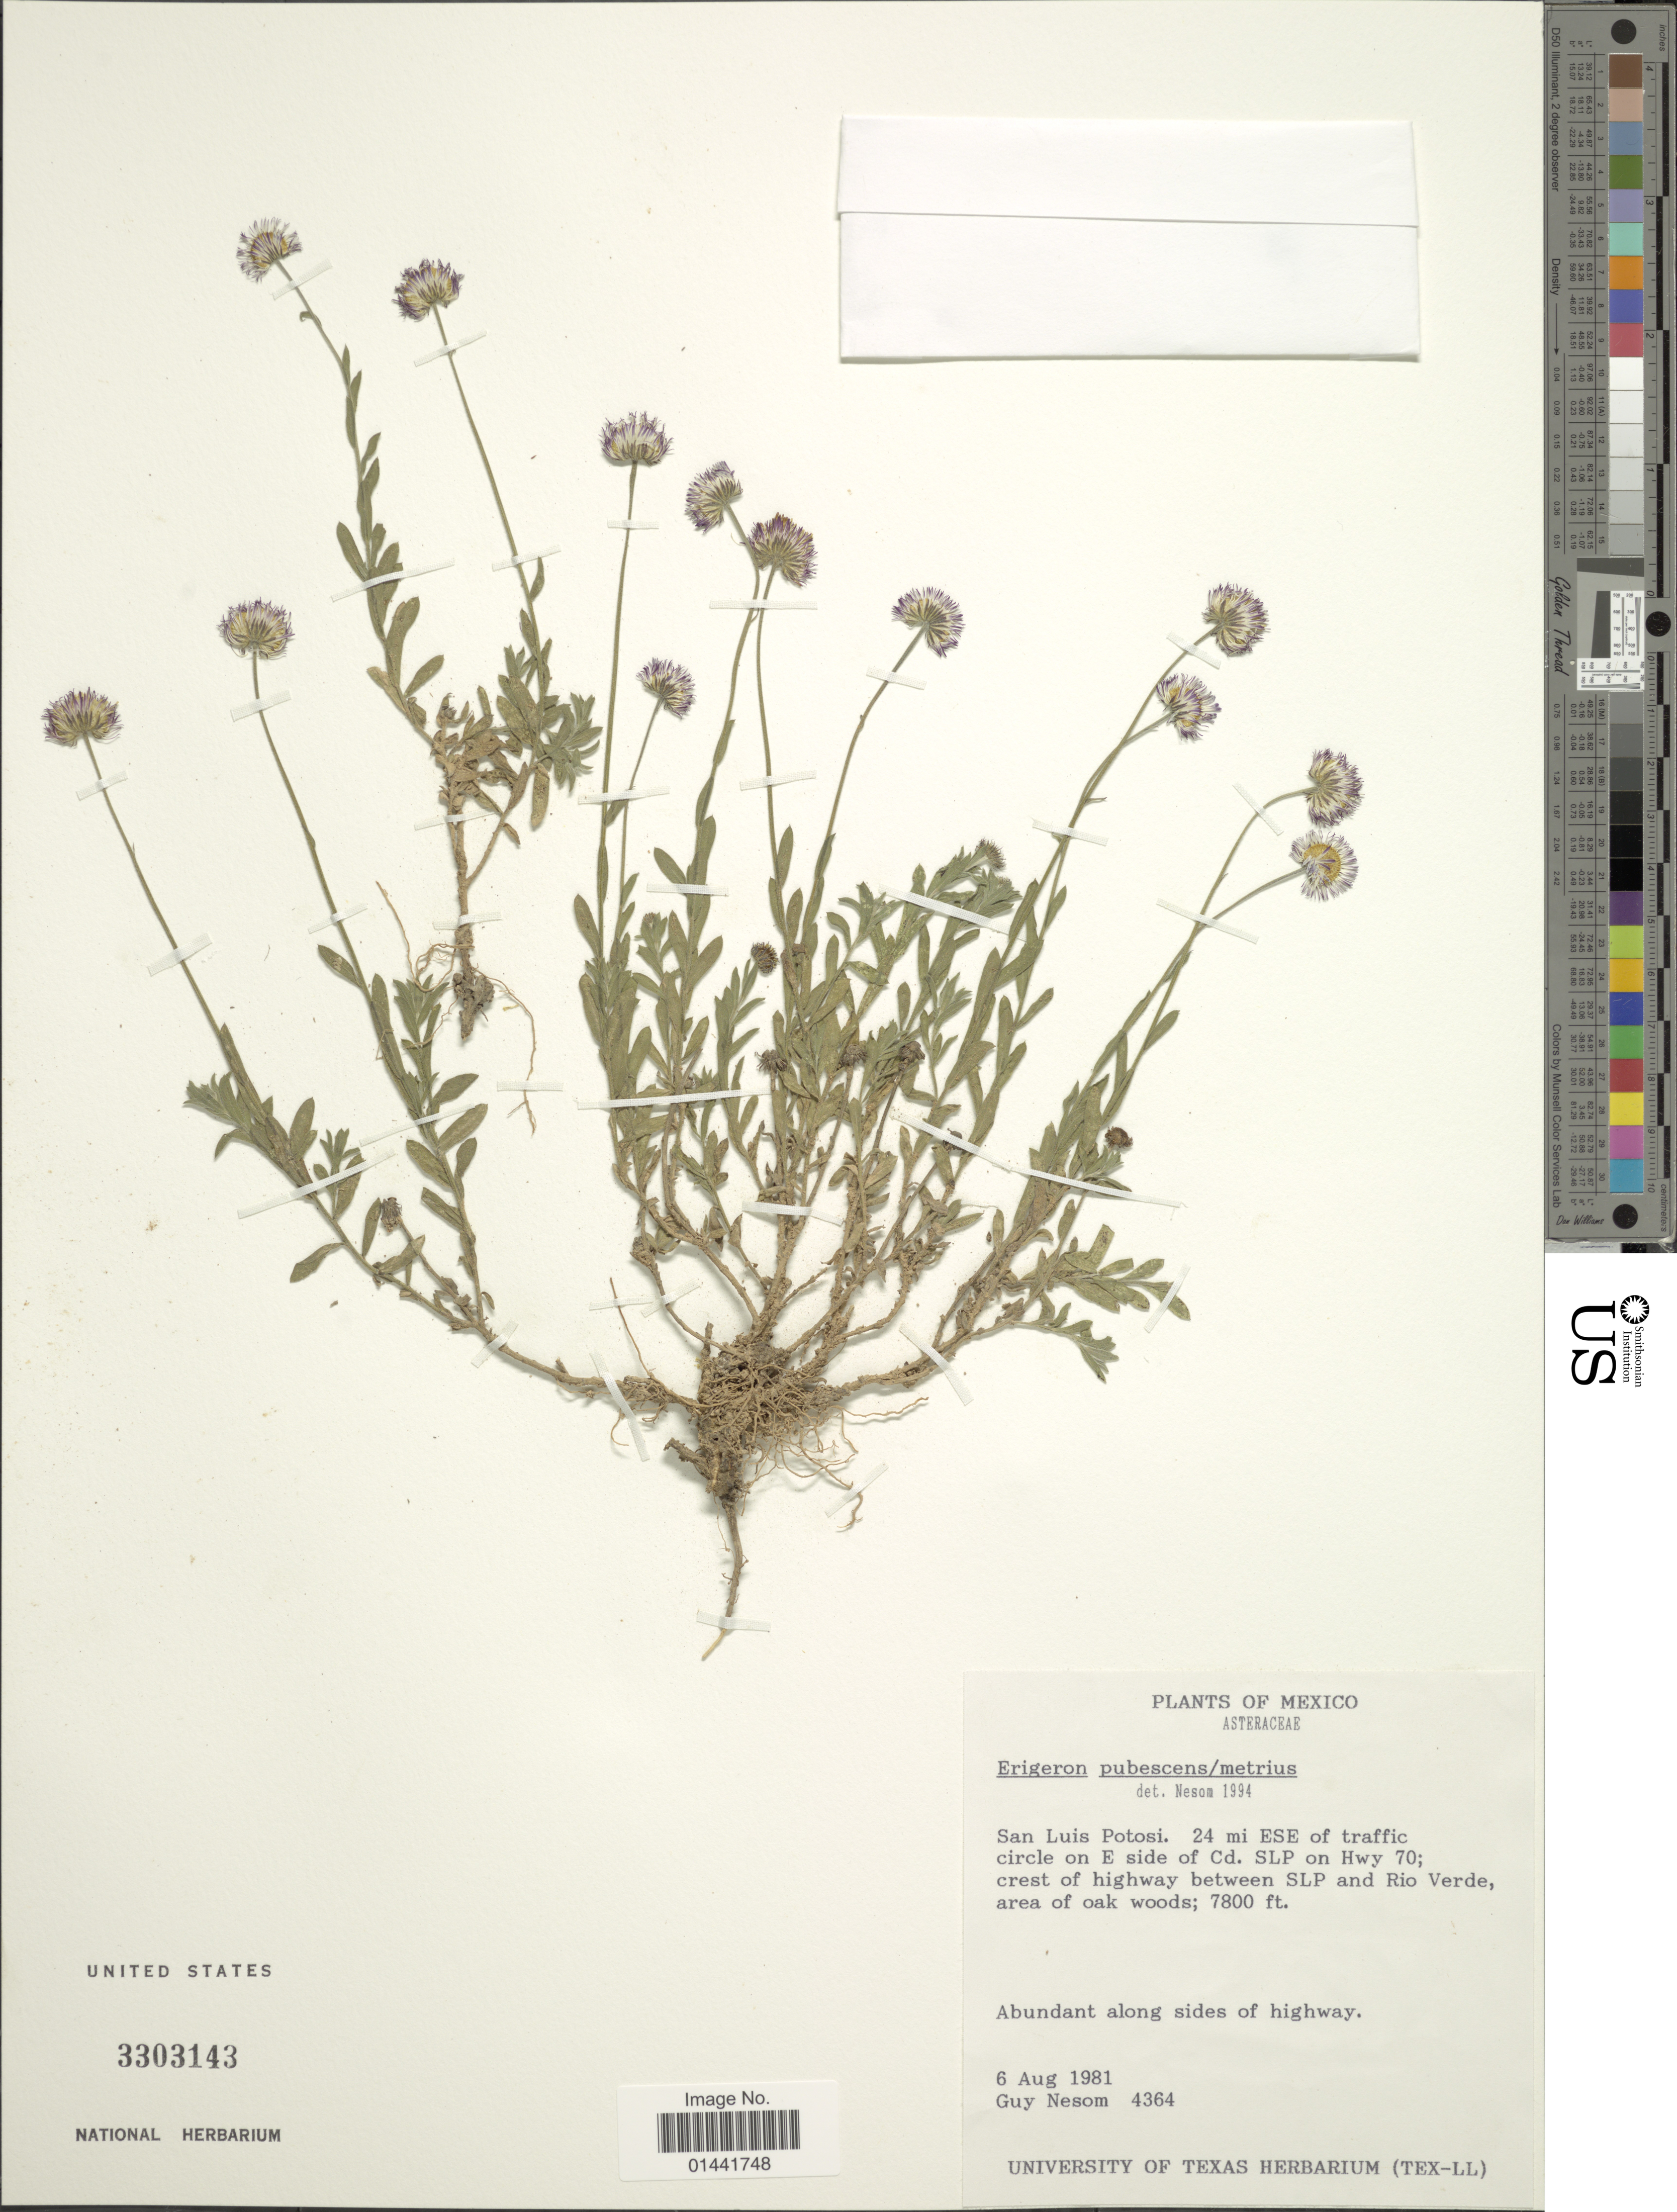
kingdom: Plantae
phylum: Tracheophyta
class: Magnoliopsida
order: Asterales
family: Asteraceae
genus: Erigeron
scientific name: Erigeron pubescens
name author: Kunth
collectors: G. Nesom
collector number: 4364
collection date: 1981-08-06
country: Mexico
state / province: San Luis Potosí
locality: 24 mi ESE of traffic circle on E side of Cd. SLP on Hwy 70; crest of highway between SLP and Rio Verdem area of oak woods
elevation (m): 2377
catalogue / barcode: US 3303143